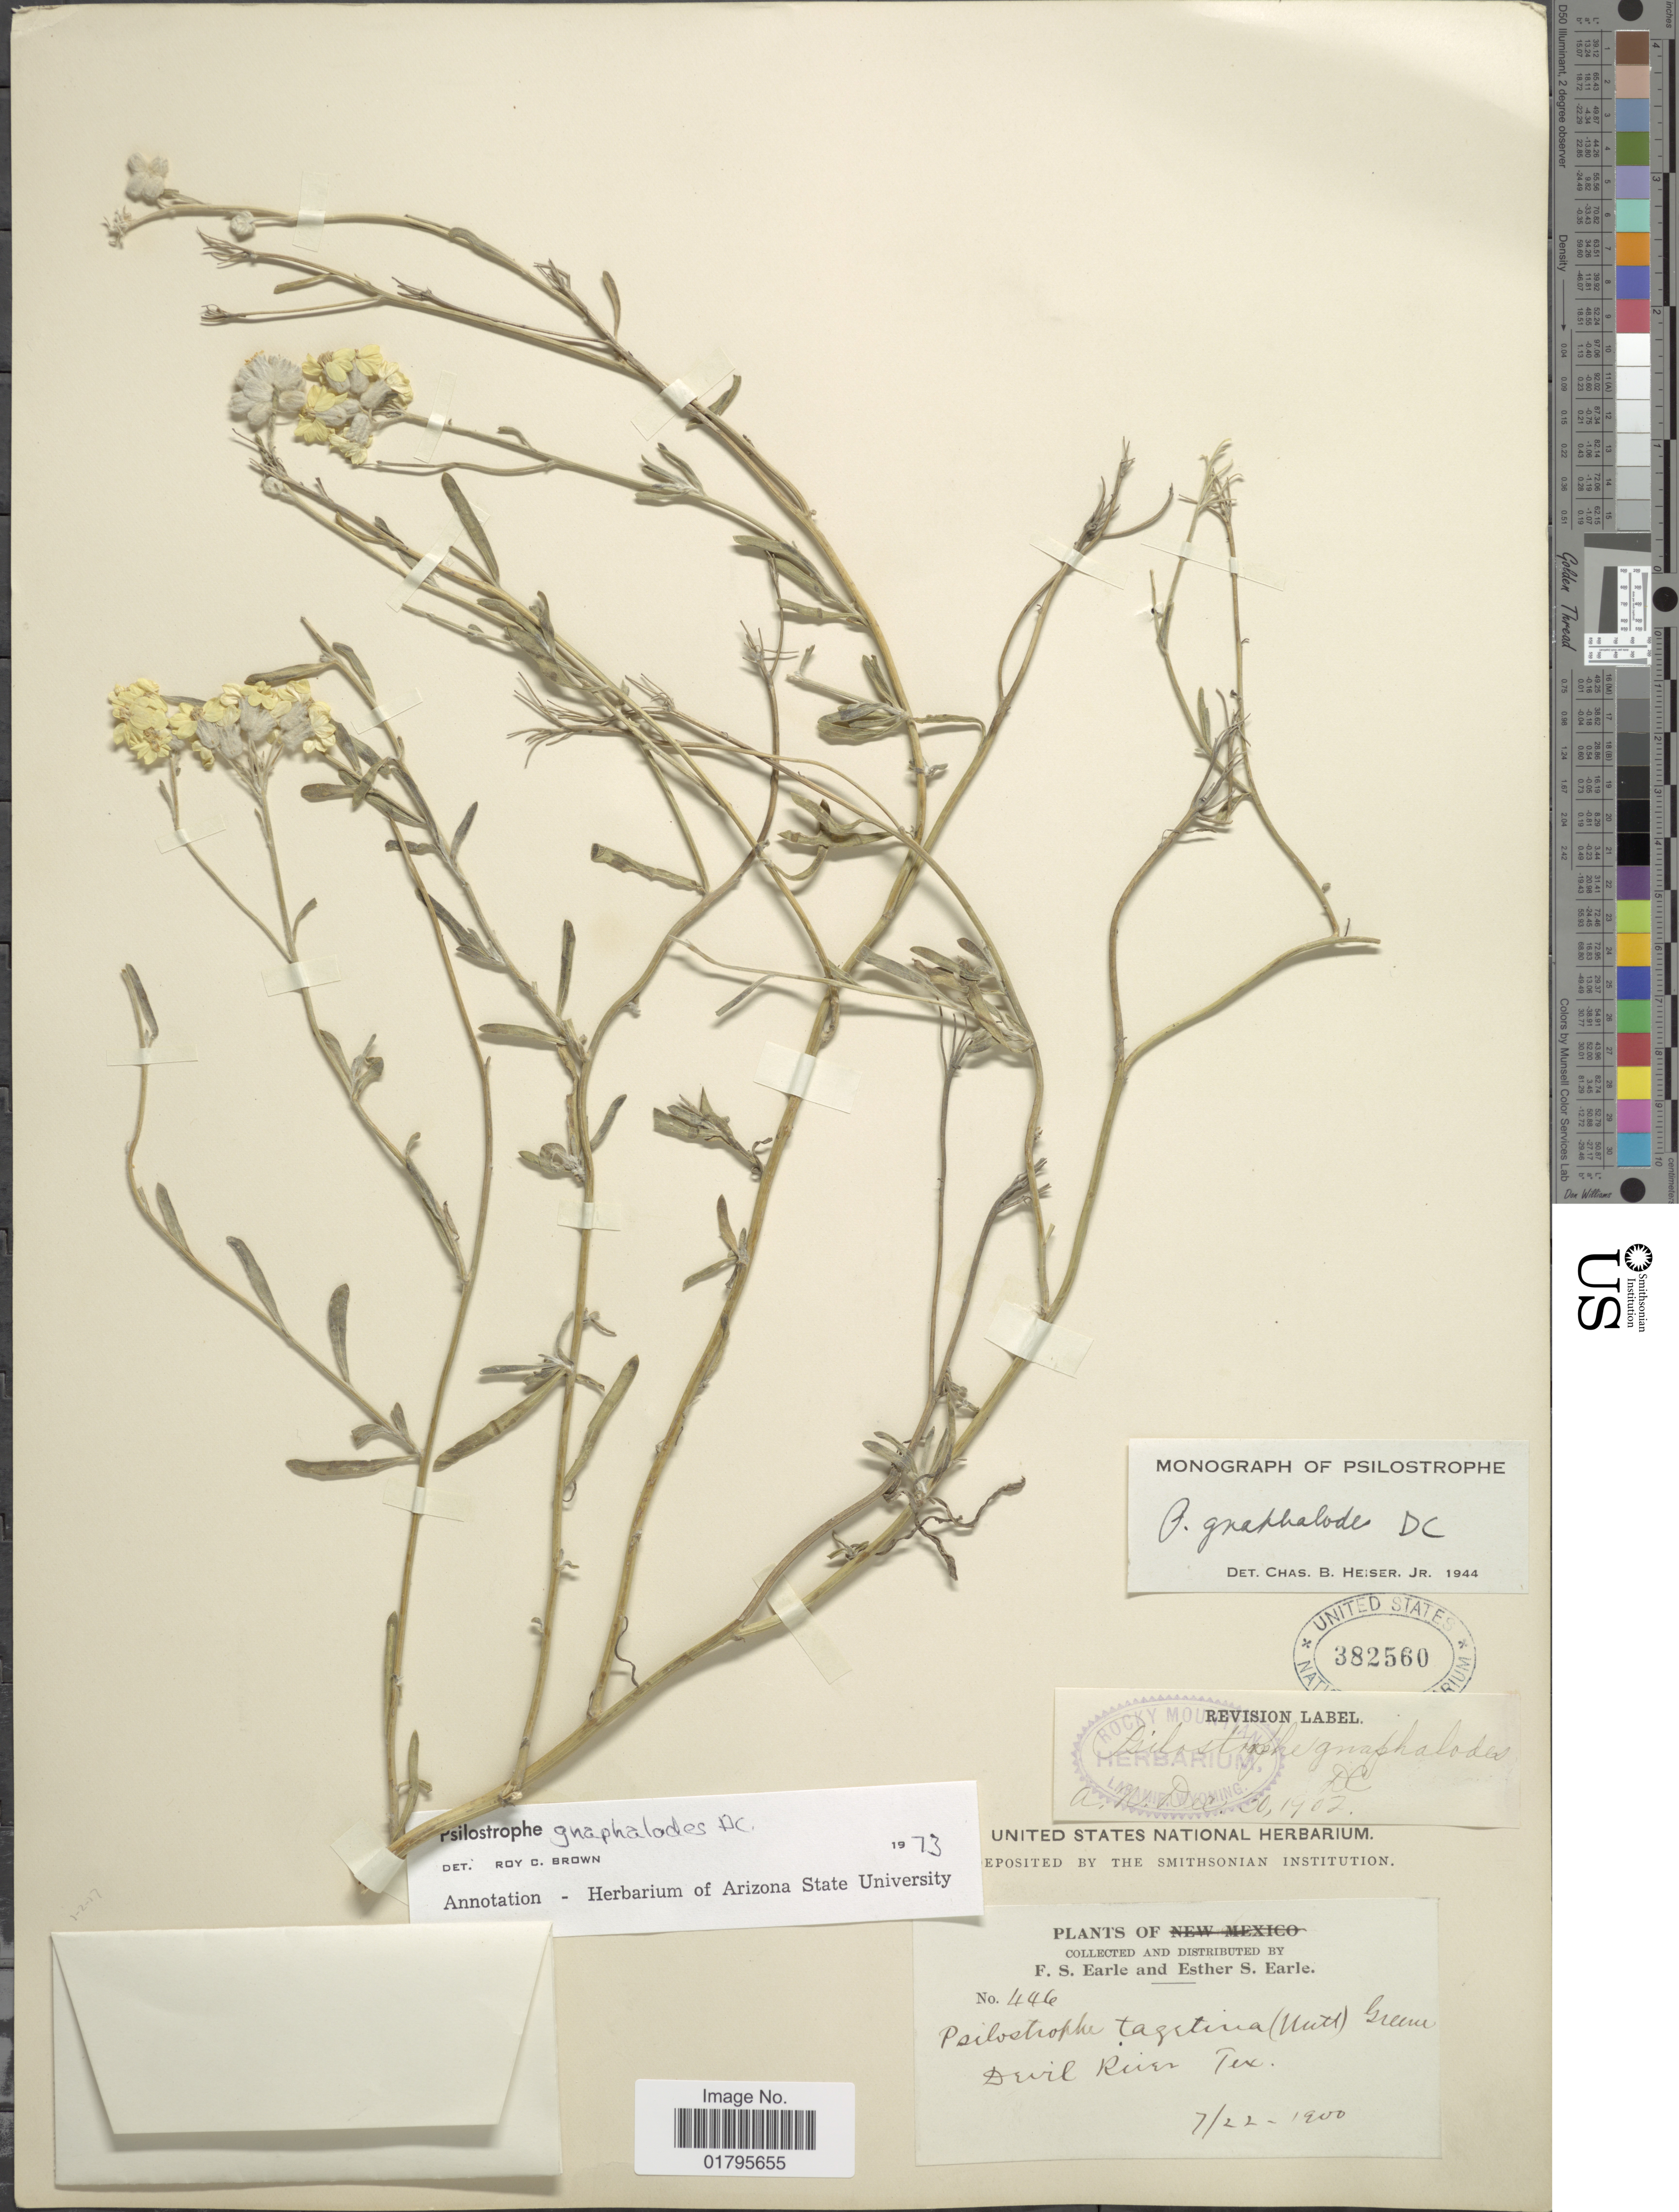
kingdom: Plantae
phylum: Tracheophyta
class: Magnoliopsida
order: Asterales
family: Asteraceae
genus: Psilostrophe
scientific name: Psilostrophe gnaphaloides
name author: DC.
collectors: F. S. Earle & E. S. Earle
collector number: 446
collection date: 1900-07-22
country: United States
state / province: Texas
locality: Devil River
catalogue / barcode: US 382560